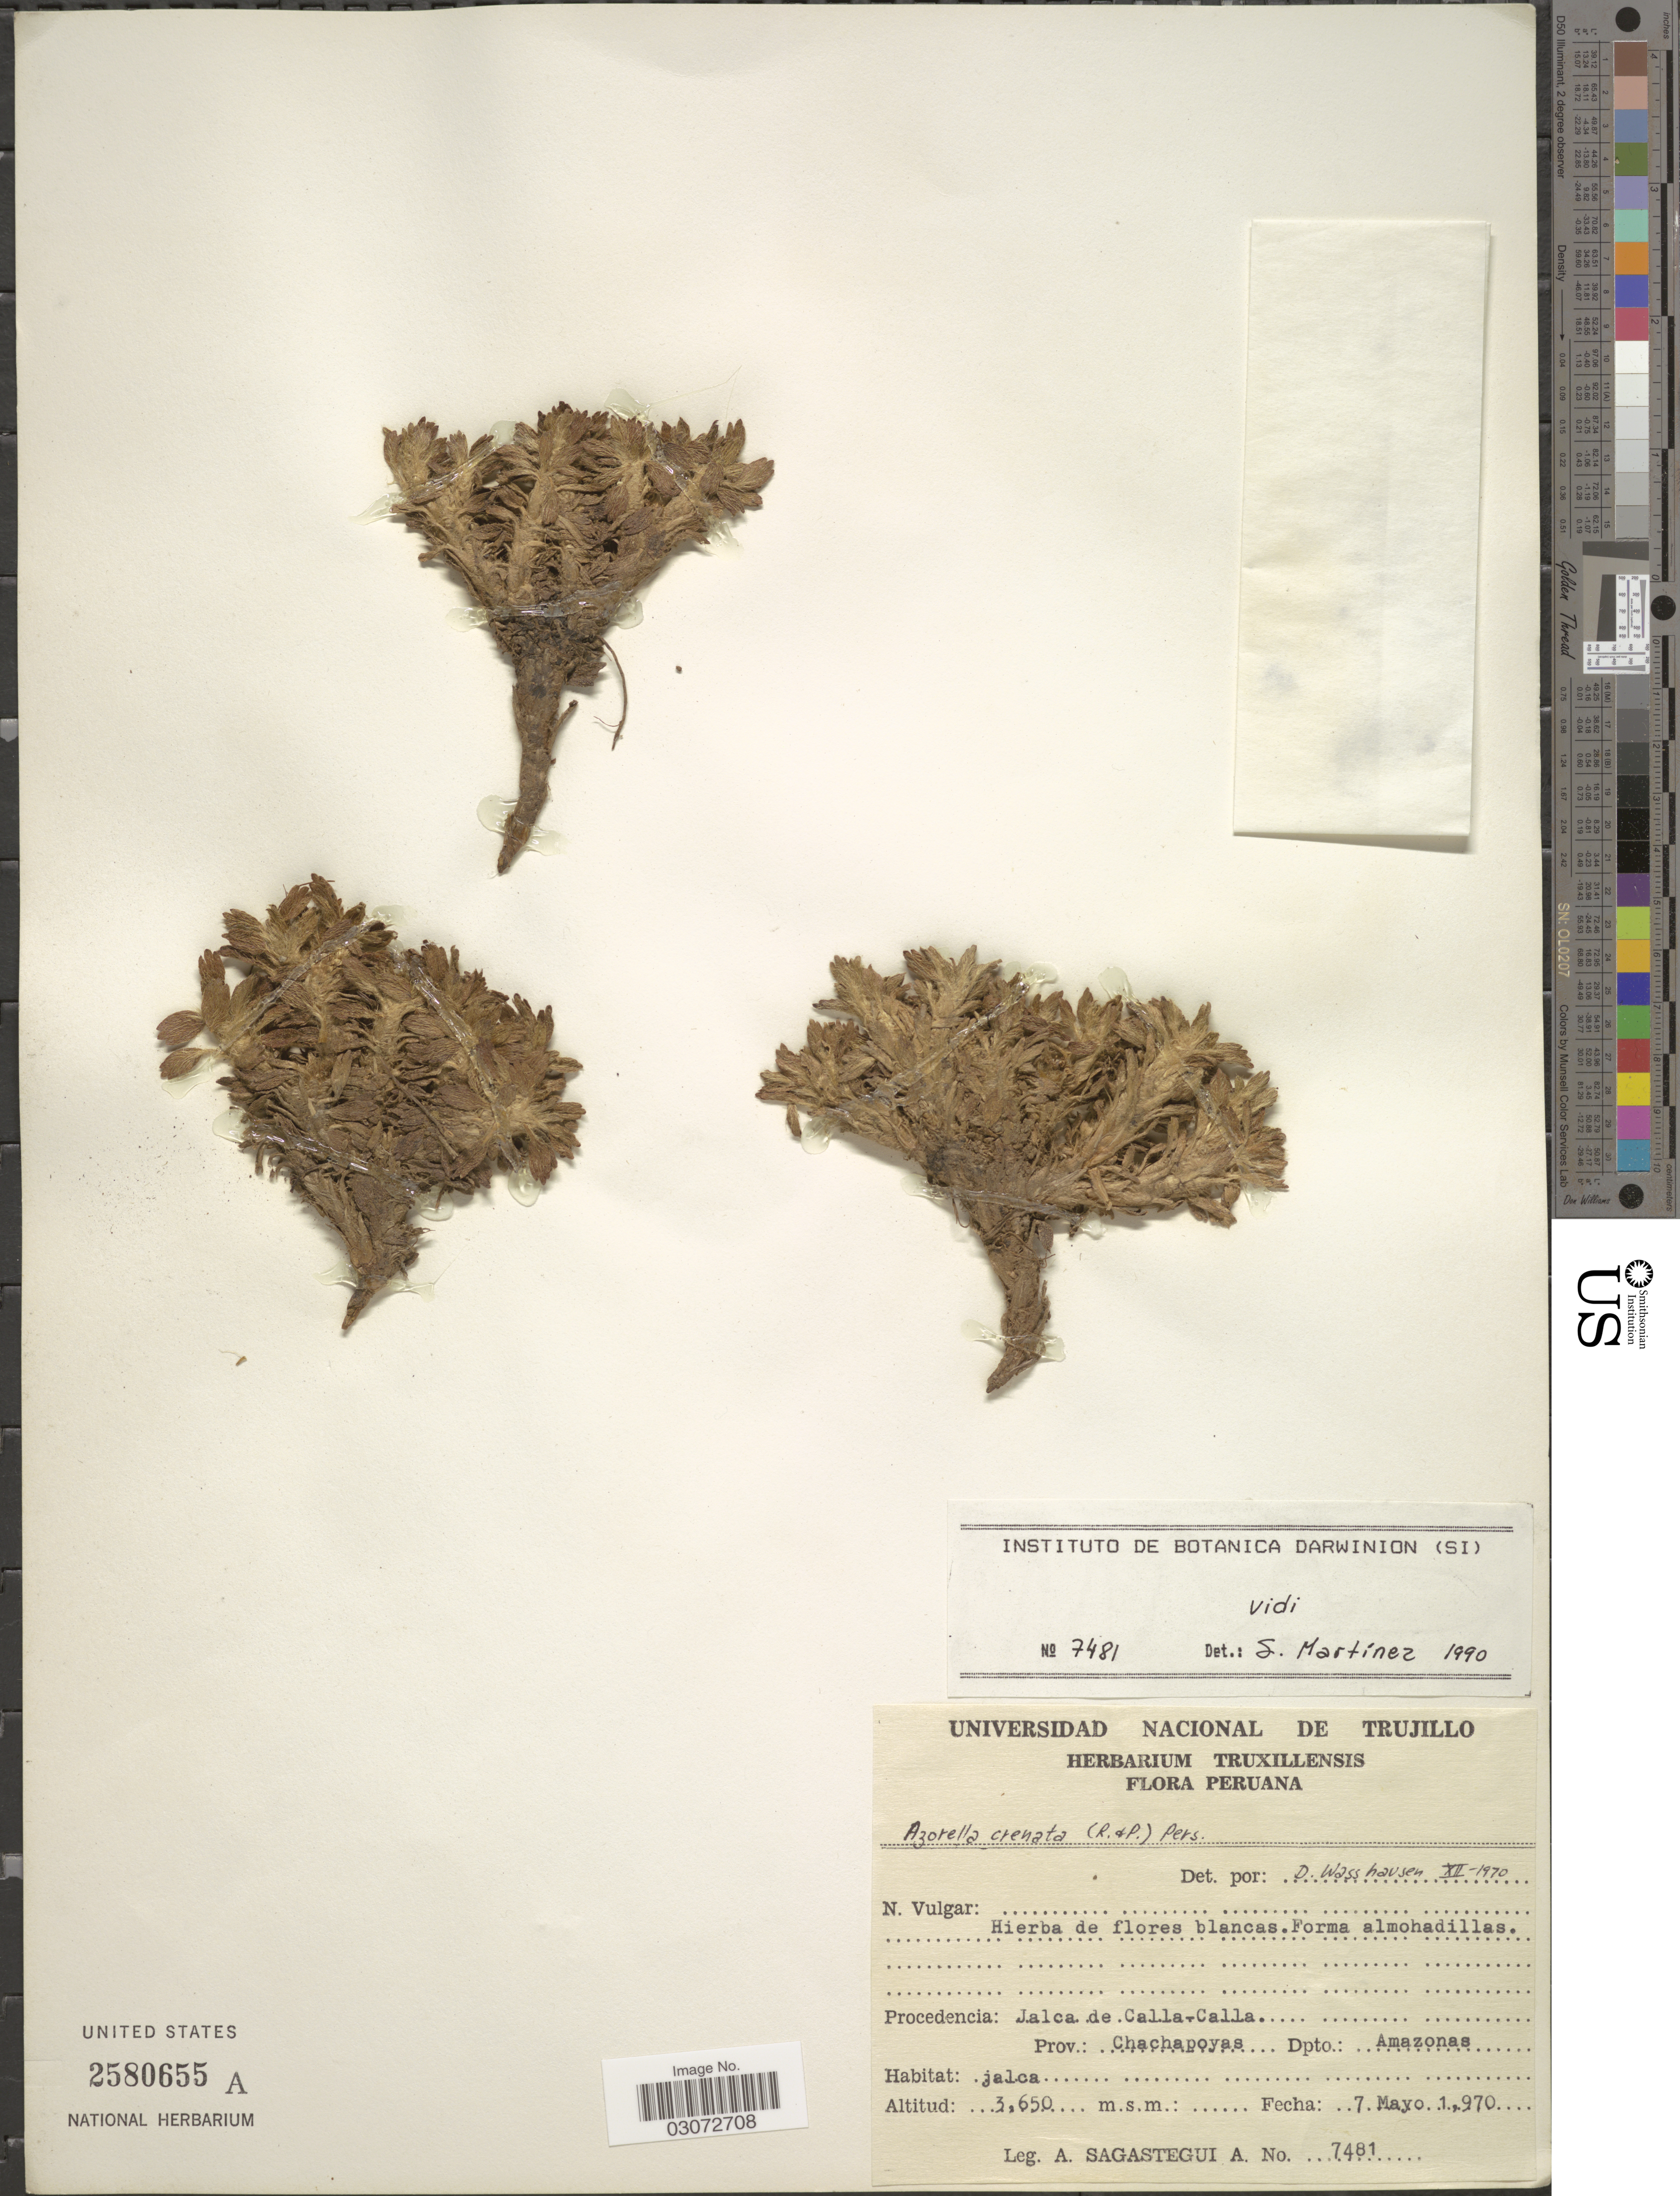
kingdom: Plantae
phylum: Tracheophyta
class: Magnoliopsida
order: Apiales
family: Apiaceae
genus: Azorella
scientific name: Azorella crenata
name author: (Ruiz & Pav.) Pers.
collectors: A. Sagástegui A.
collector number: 7481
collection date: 1970-05-07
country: Peru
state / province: Amazonas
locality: Procedencia: Jalca de Calla-Calla. Prov.: Chachapoyas. Dpto.: Amazonas.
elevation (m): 3650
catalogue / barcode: US 2580655A